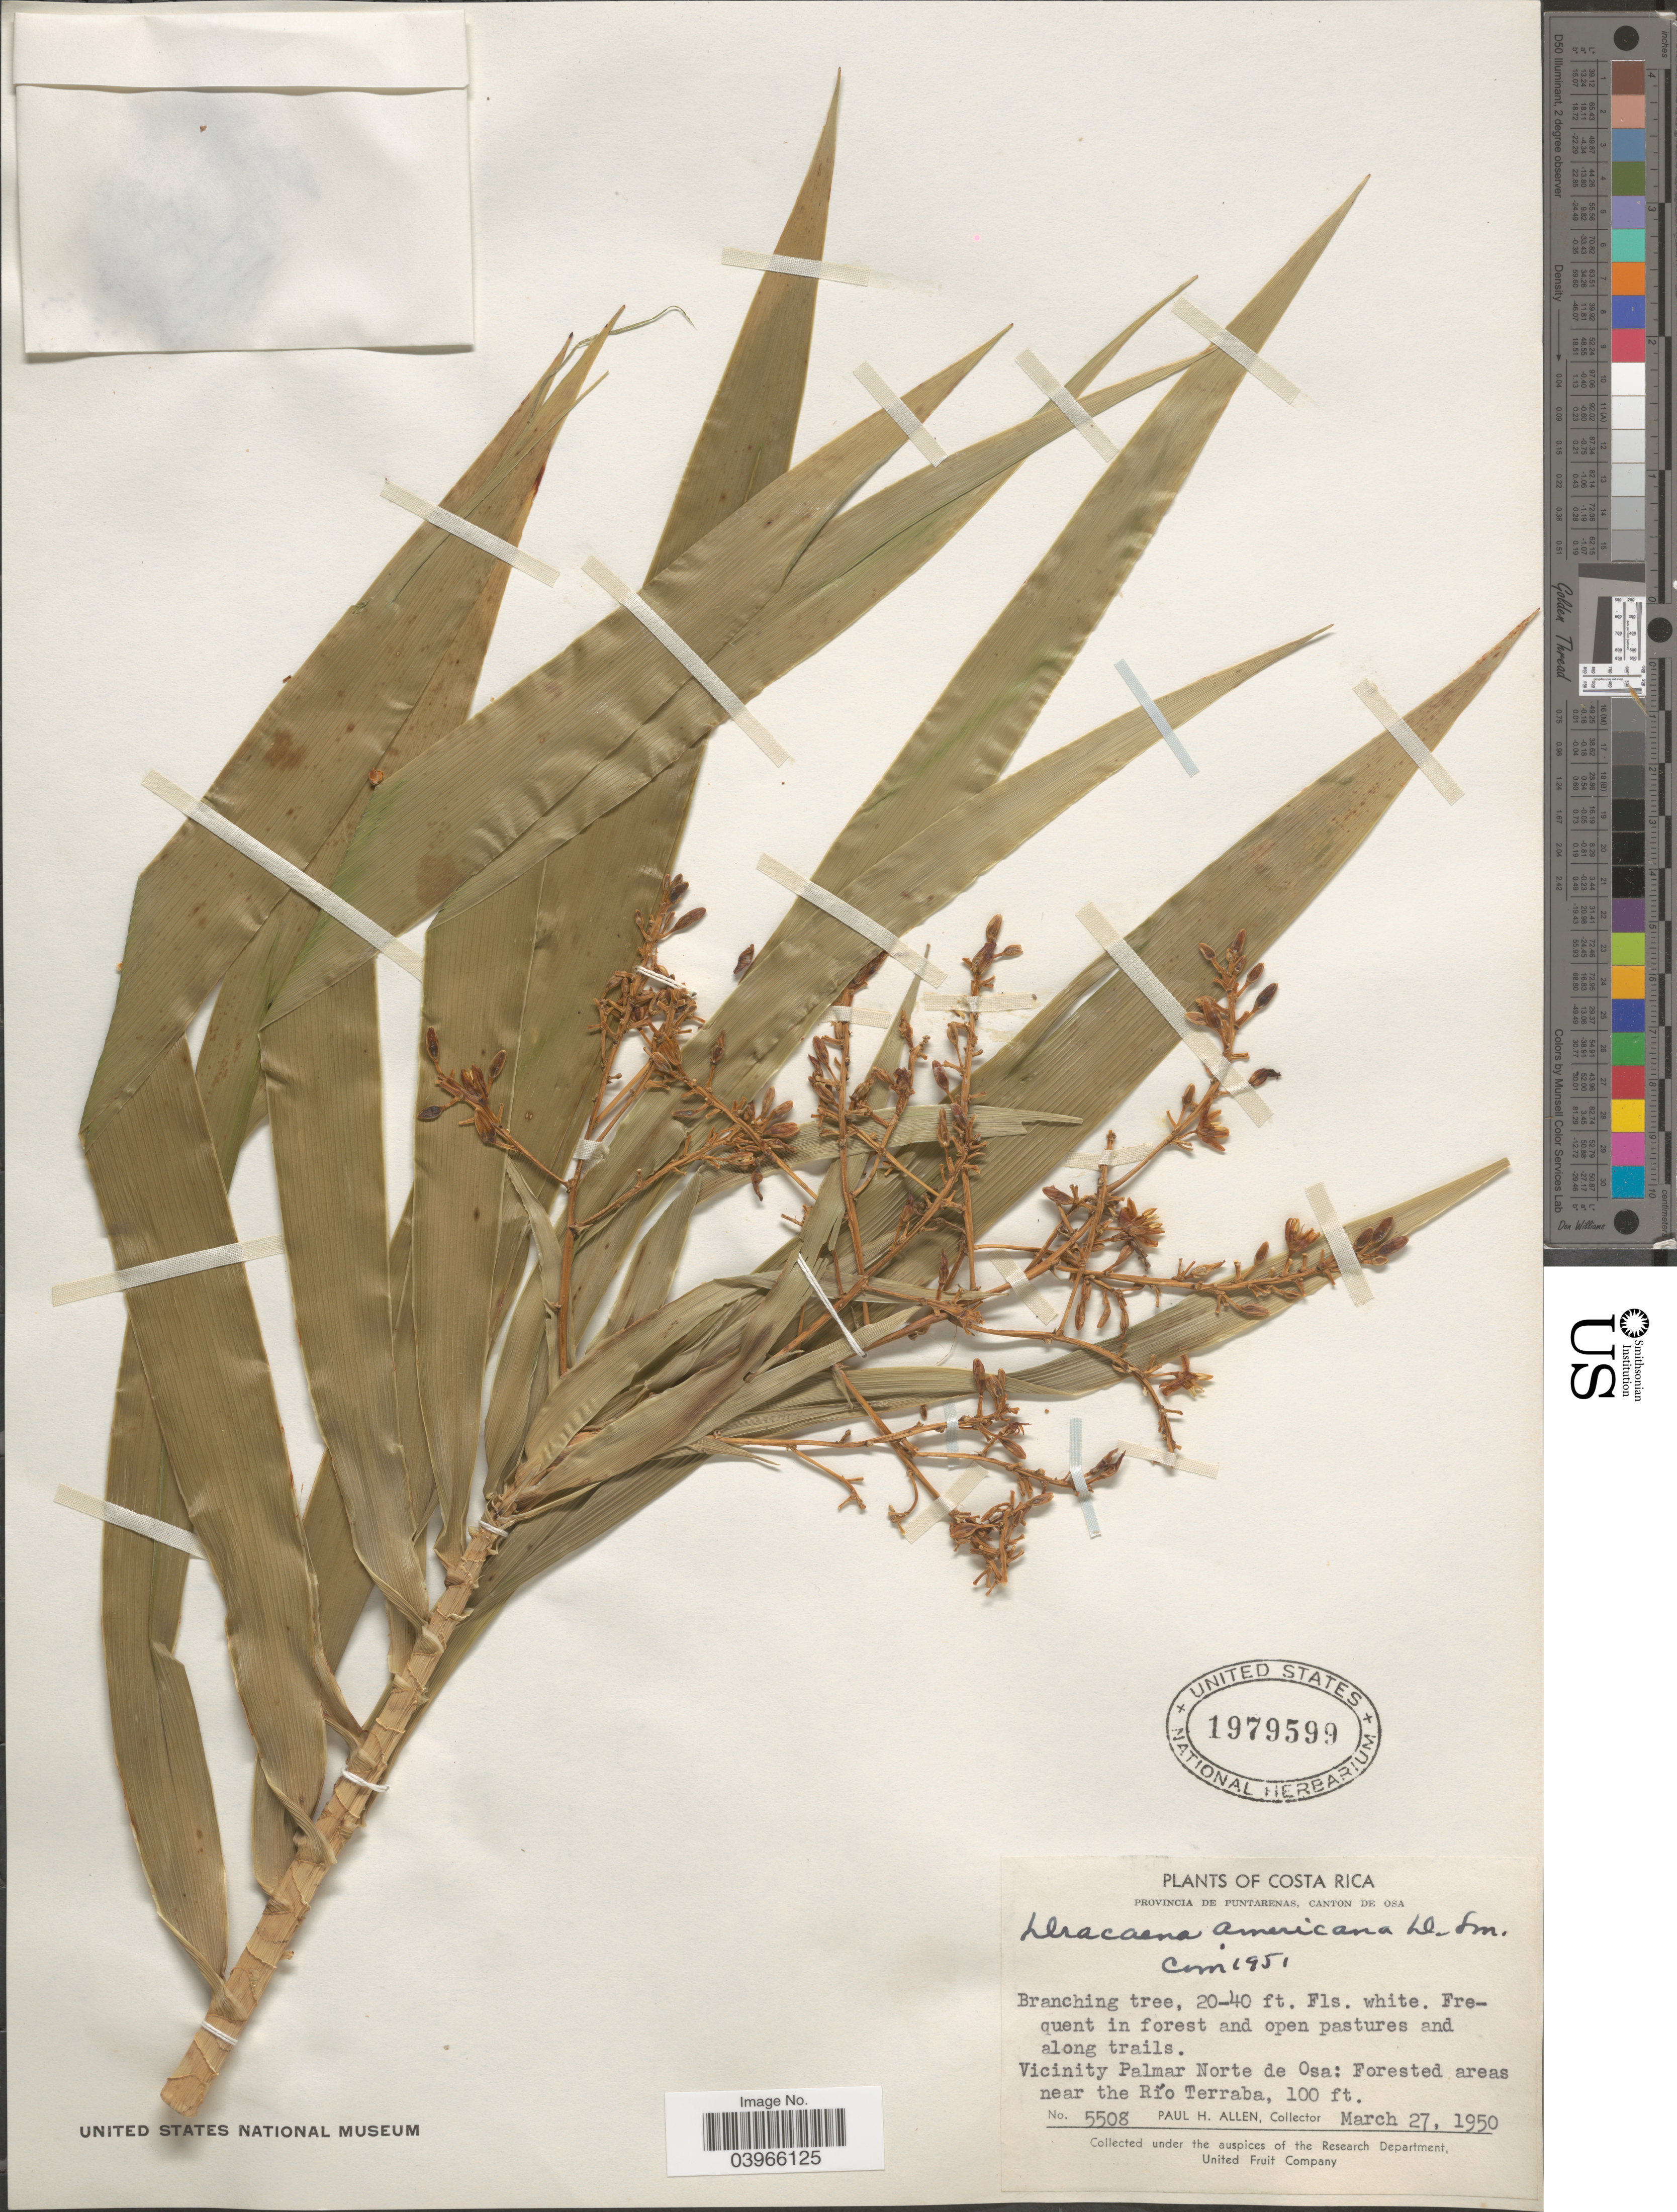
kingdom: Plantae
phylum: Tracheophyta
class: Liliopsida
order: Asparagales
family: Asparagaceae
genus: Dracaena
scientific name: Dracaena americana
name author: Donn. Sm. in Sarg.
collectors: P. H. Allen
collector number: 5508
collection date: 1950-03-27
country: Costa Rica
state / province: Puntarenas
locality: Canton de Osa. Vicinity of Palmar Norte de Osa: Forested areas near the Río Terraba.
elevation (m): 30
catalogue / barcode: US 1979599